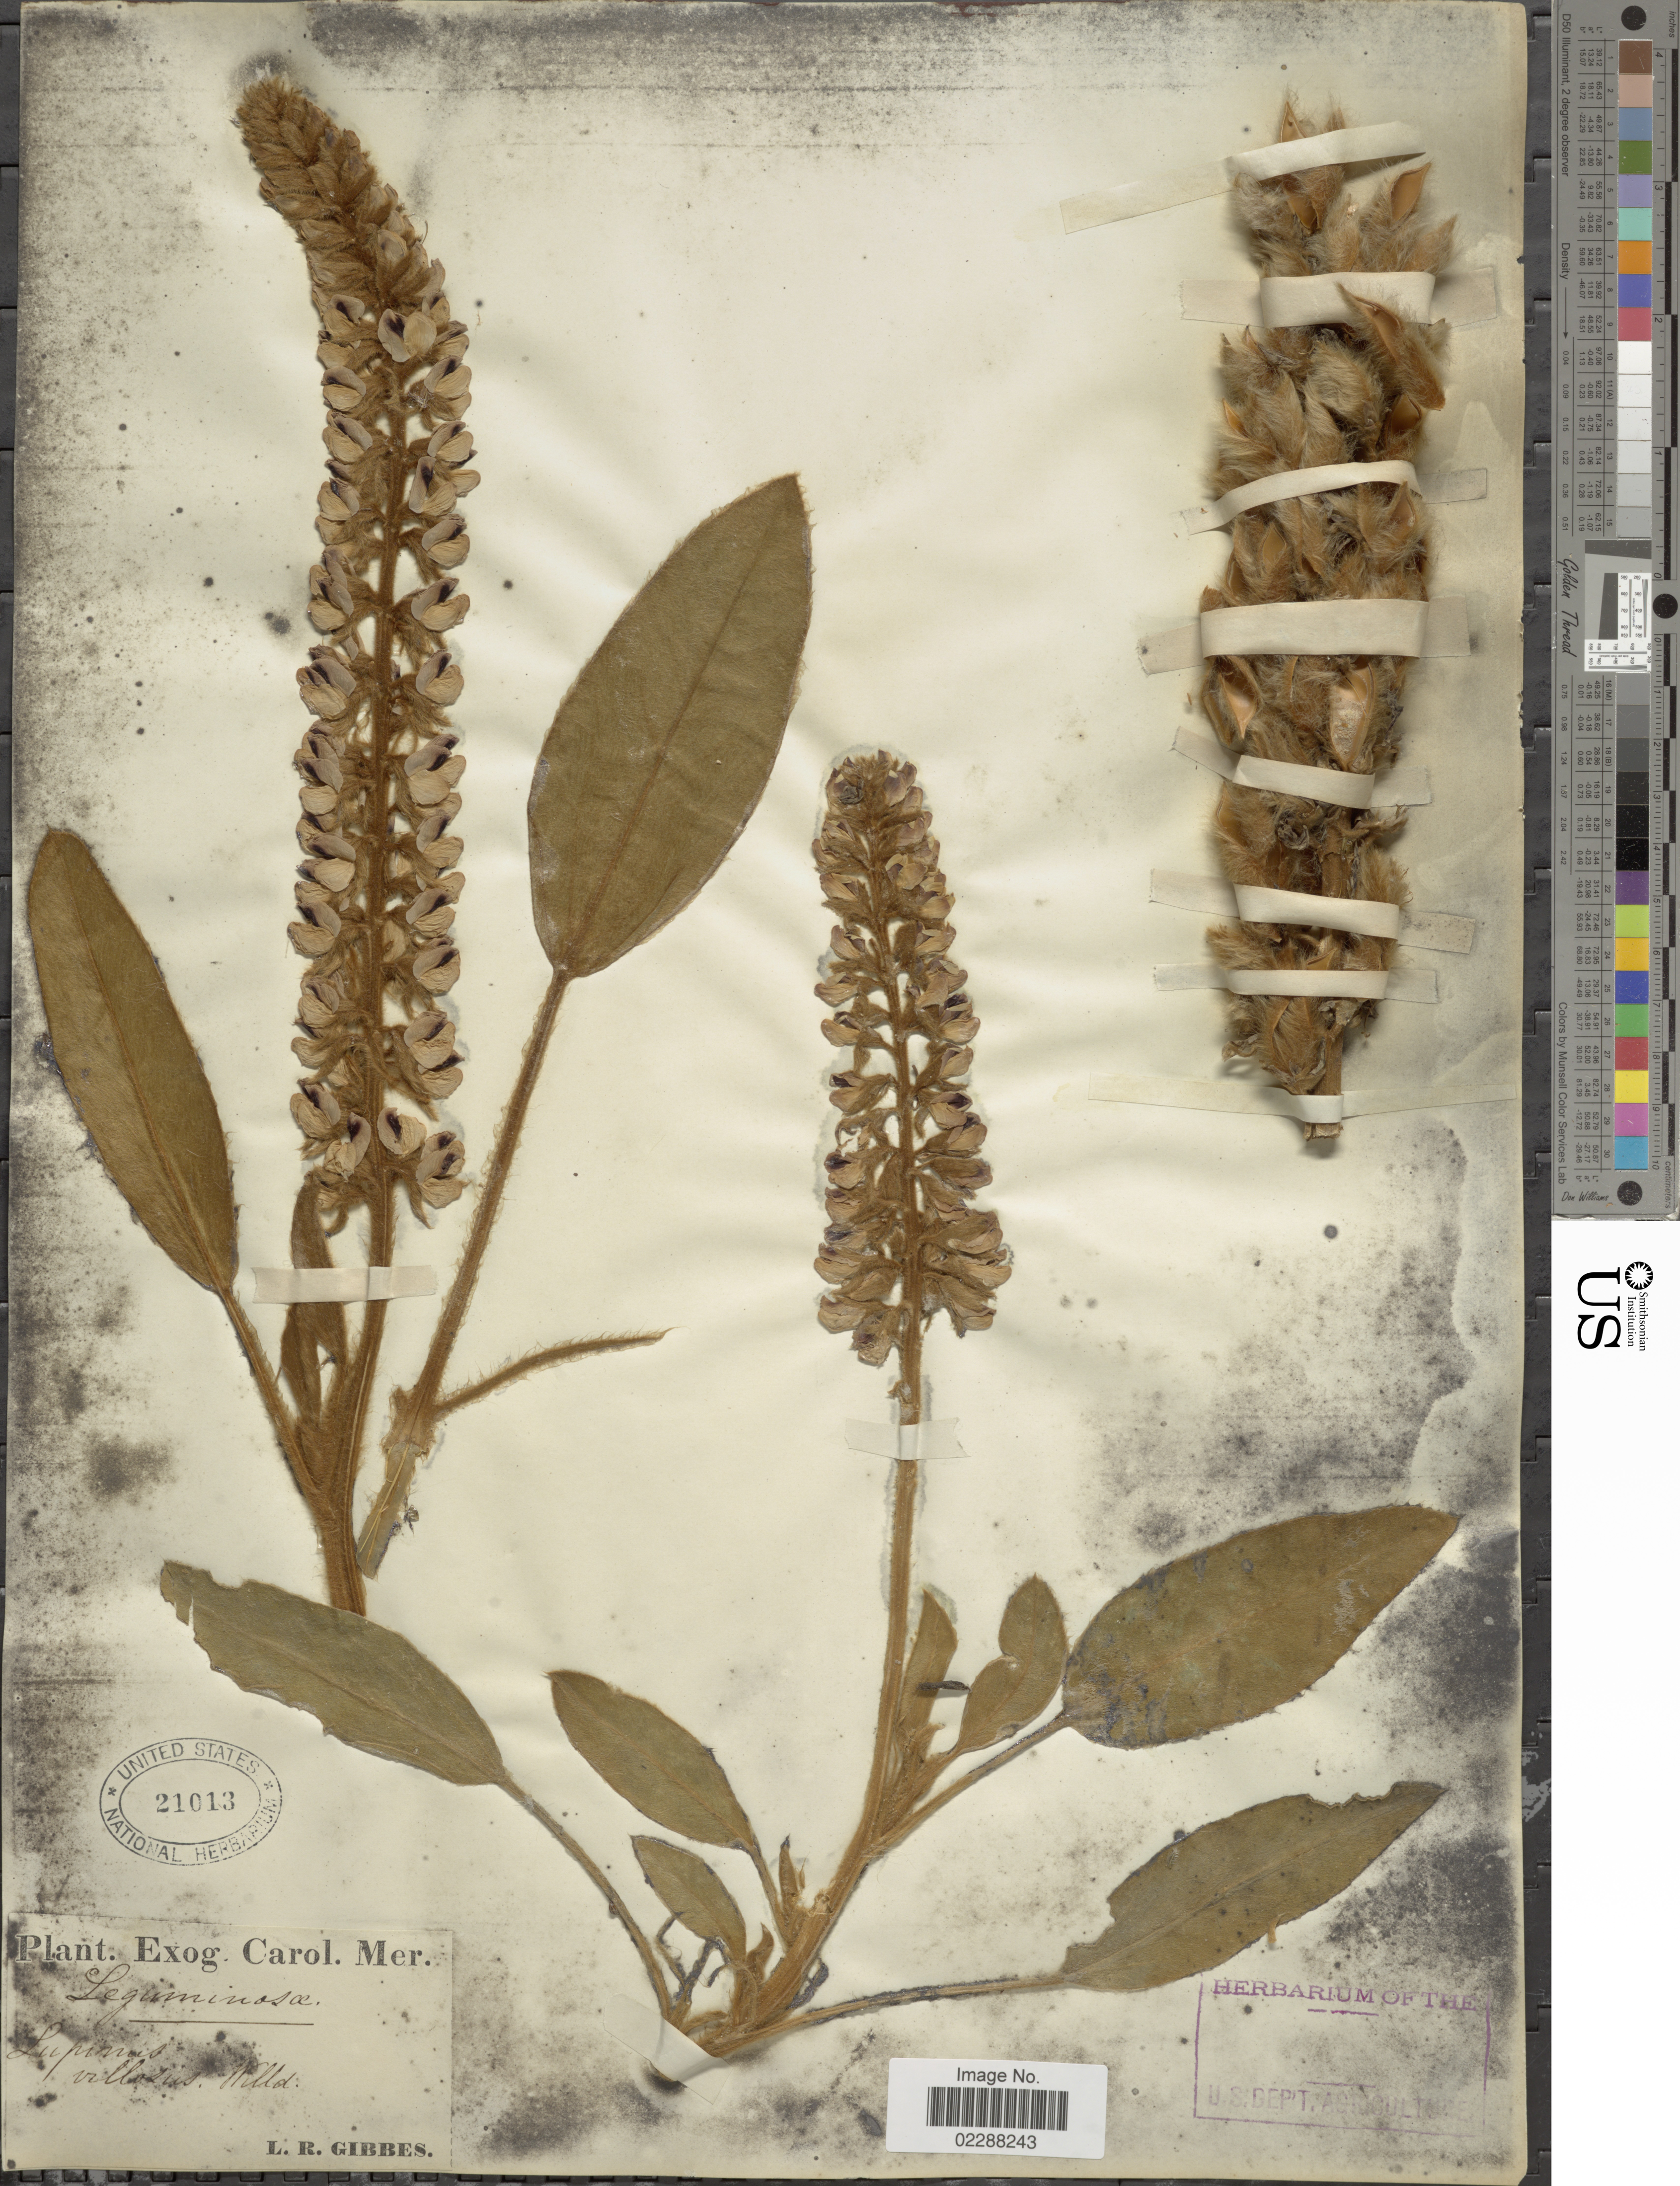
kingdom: Plantae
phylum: Tracheophyta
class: Magnoliopsida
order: Fabales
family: Fabaceae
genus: Lupinus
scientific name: Lupinus villosus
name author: Willd.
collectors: L. Gibbes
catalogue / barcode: US 21013